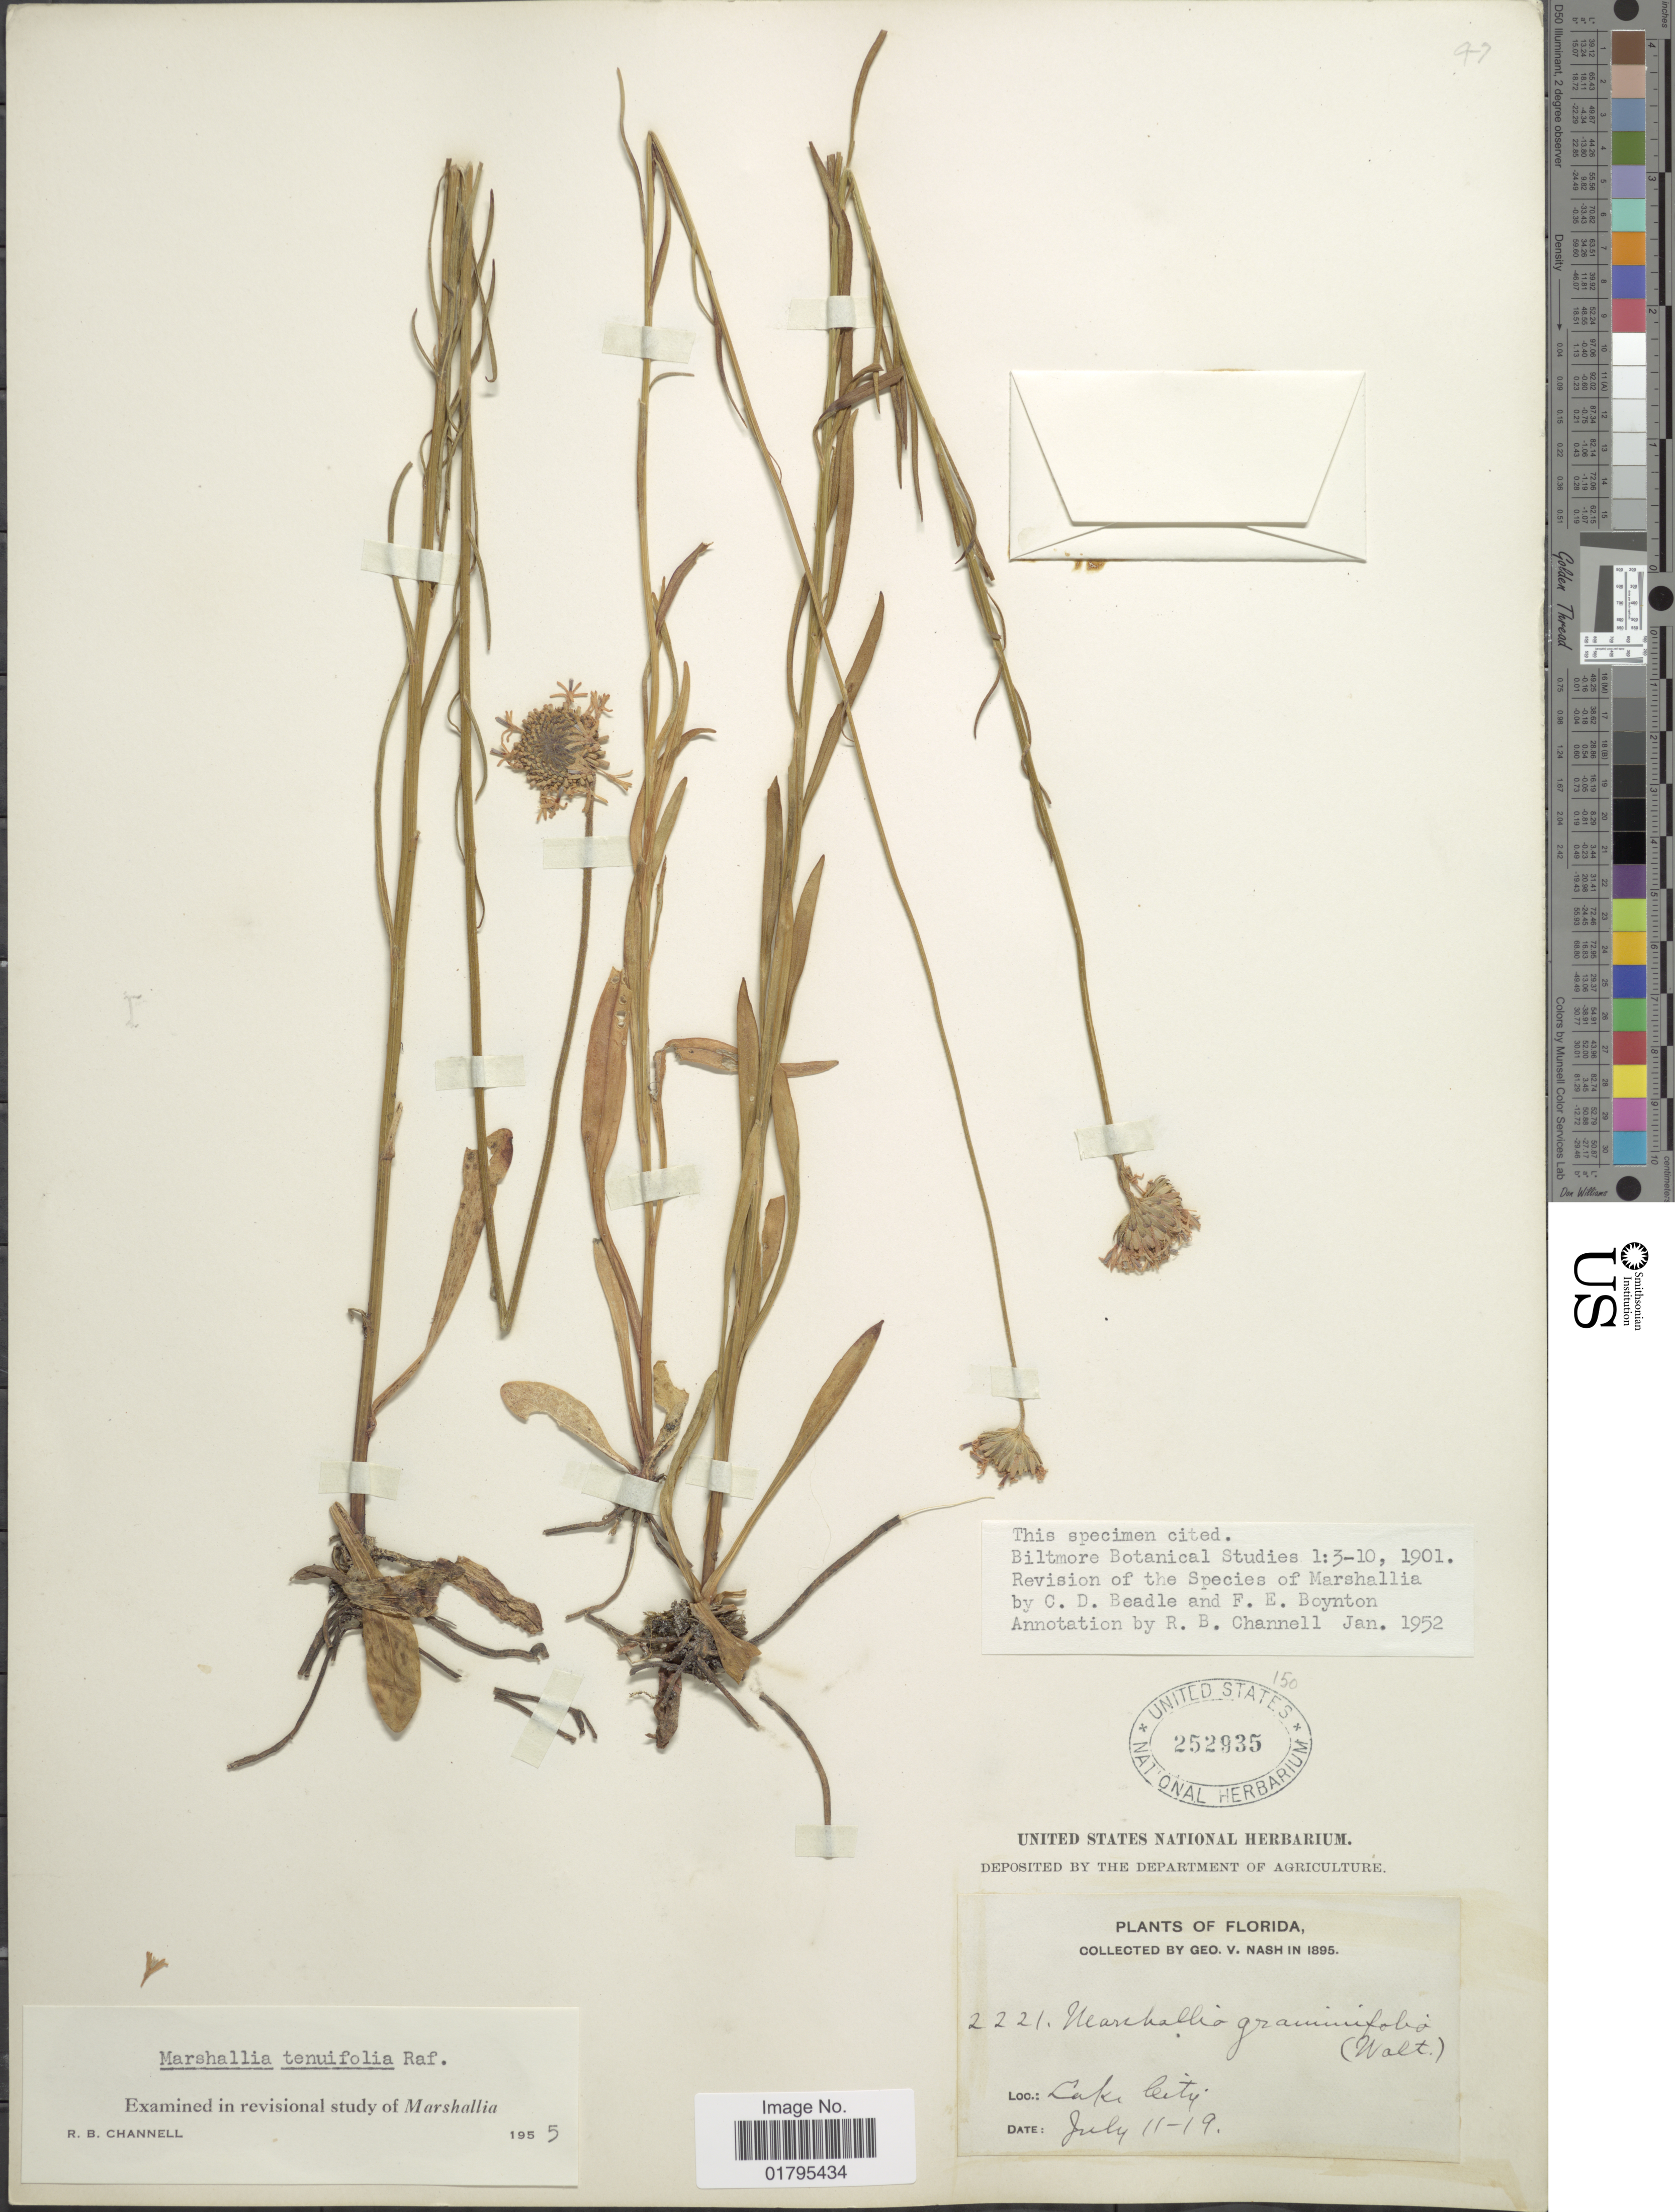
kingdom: Plantae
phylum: Tracheophyta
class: Magnoliopsida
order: Asterales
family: Asteraceae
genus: Marshallia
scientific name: Marshallia tenuifolia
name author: Raf.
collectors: G. V. Nash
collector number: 2221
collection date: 1895-07-11/1895-07-19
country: United States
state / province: Florida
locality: Lake City, Florida.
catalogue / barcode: US 252935